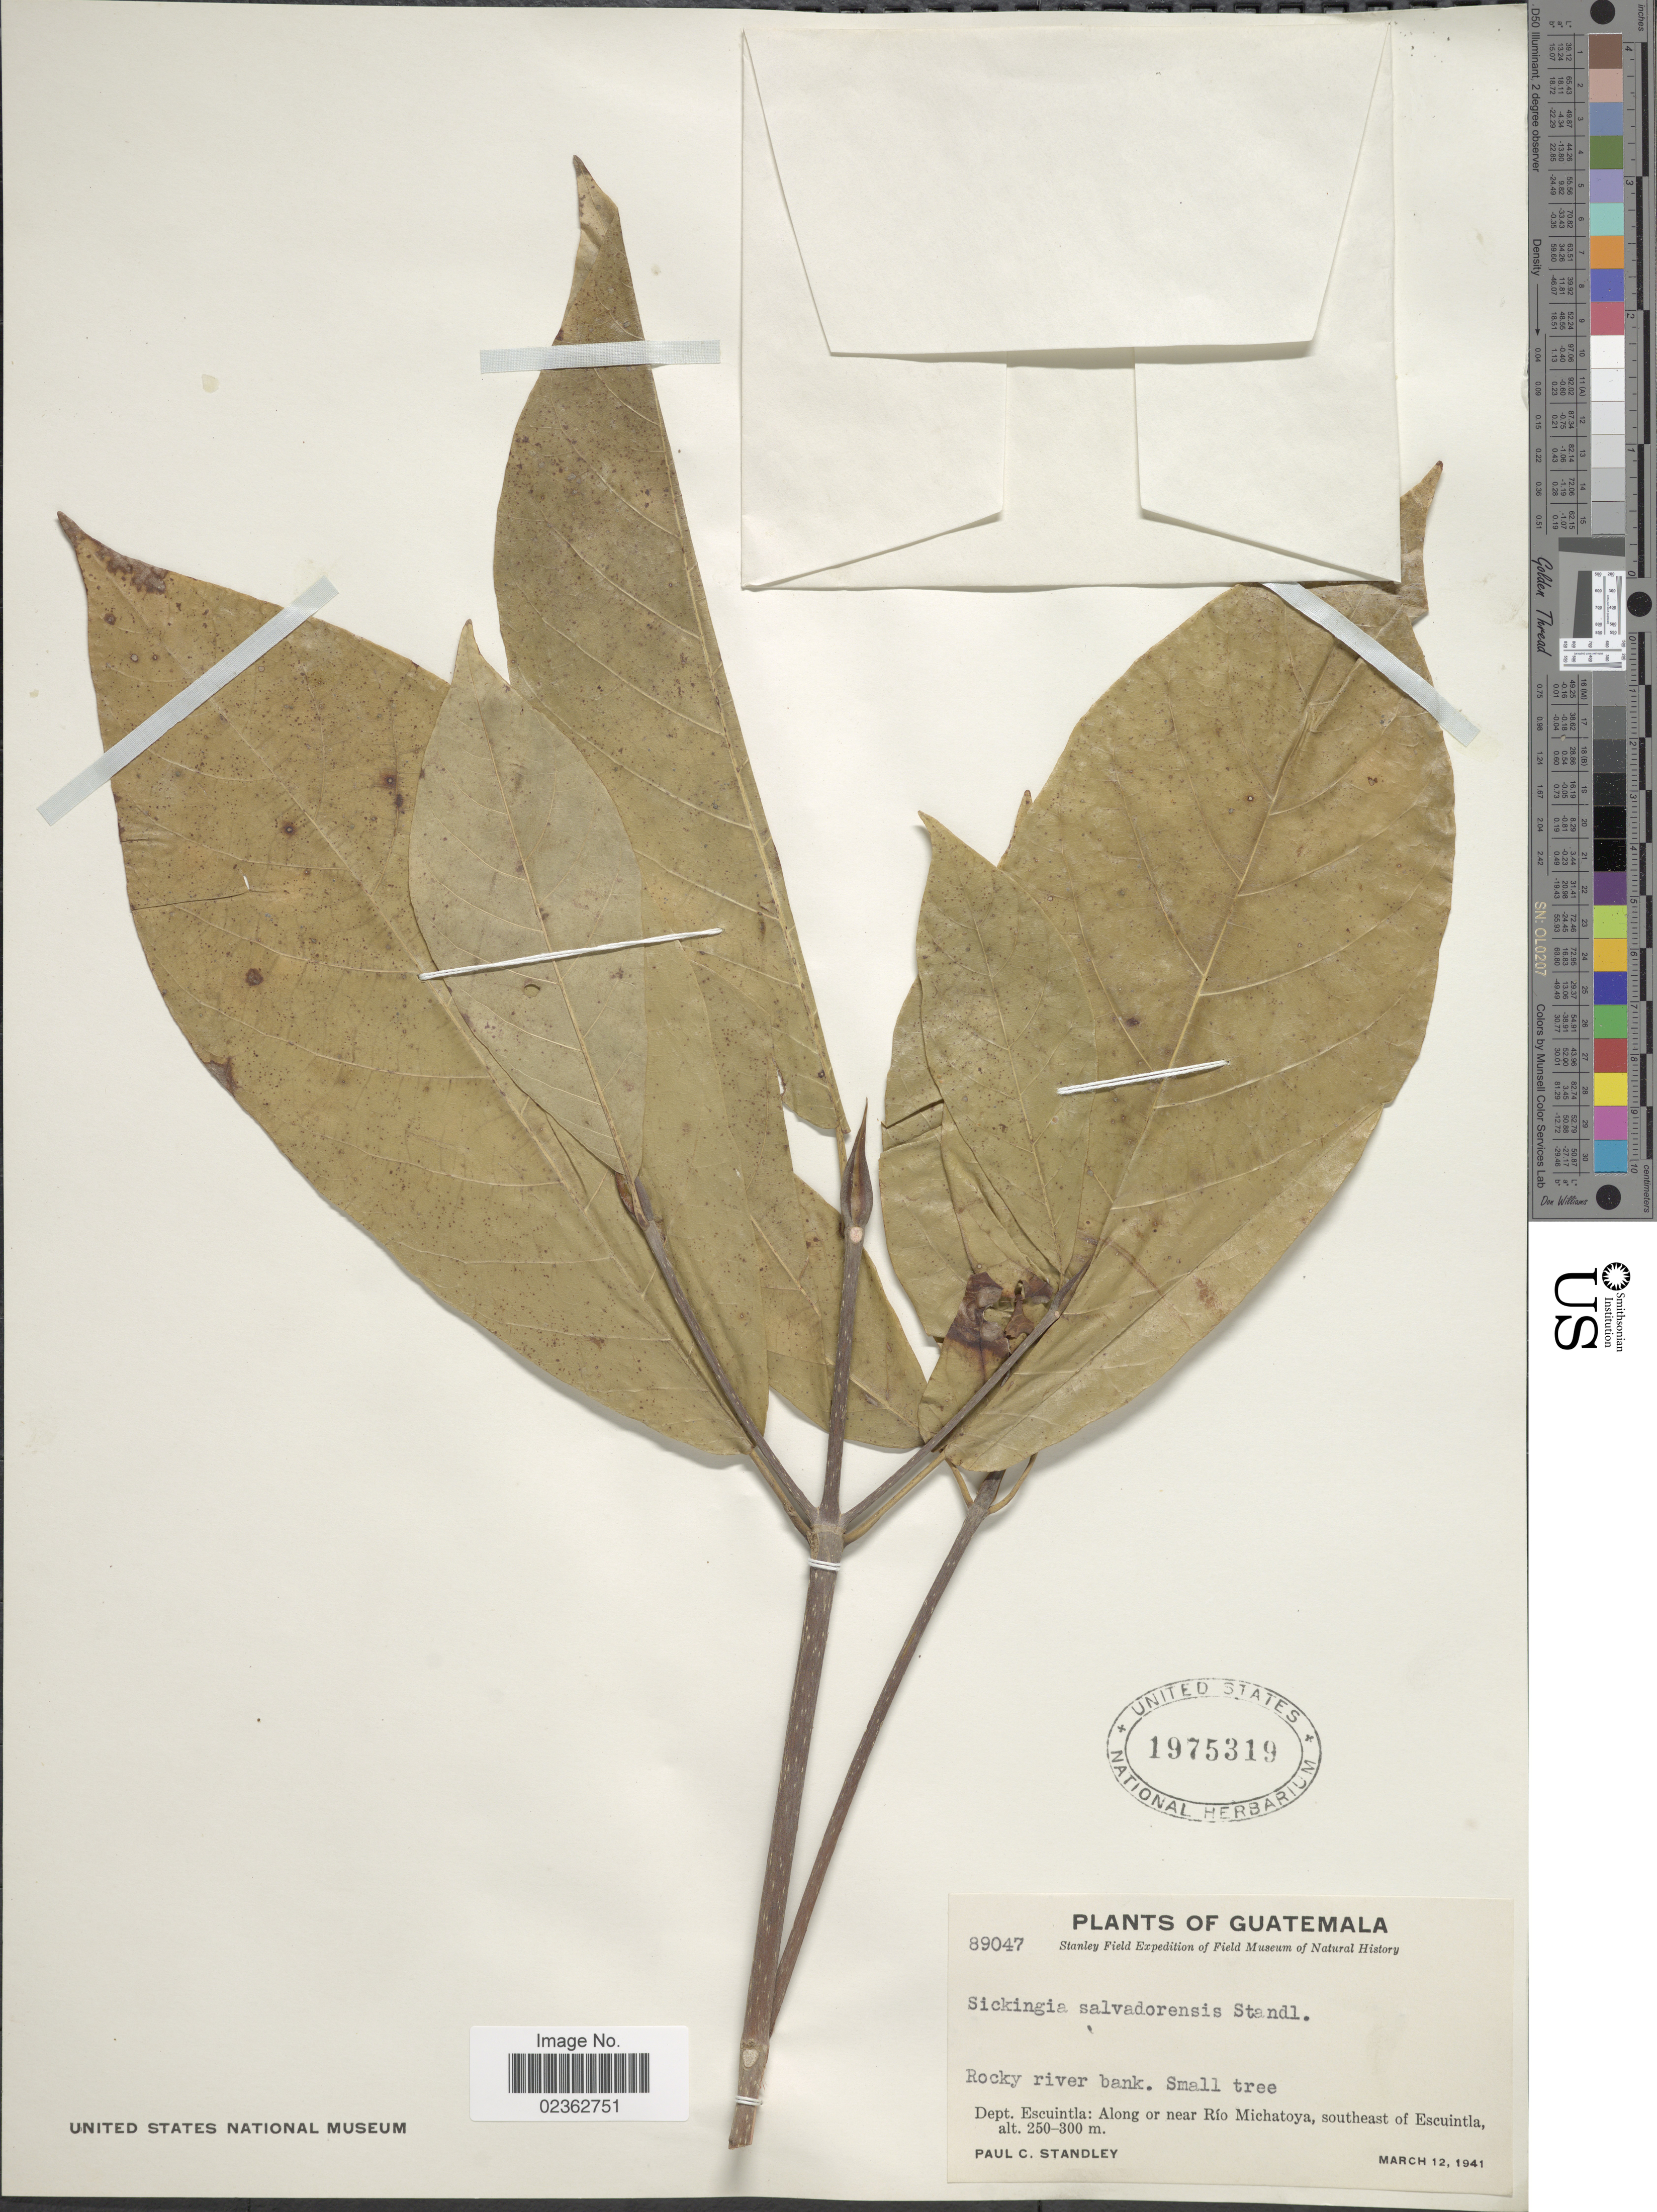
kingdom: Plantae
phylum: Tracheophyta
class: Magnoliopsida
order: Gentianales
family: Rubiaceae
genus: Simira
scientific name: Simira salvadorensis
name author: Standl.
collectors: P. C. Standley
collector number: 89047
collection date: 1941-03-12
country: Guatemala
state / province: Escuintla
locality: Rocky river bank, along or near Rio Michatoya, southeast of Escuintla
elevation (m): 250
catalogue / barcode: US 1975319